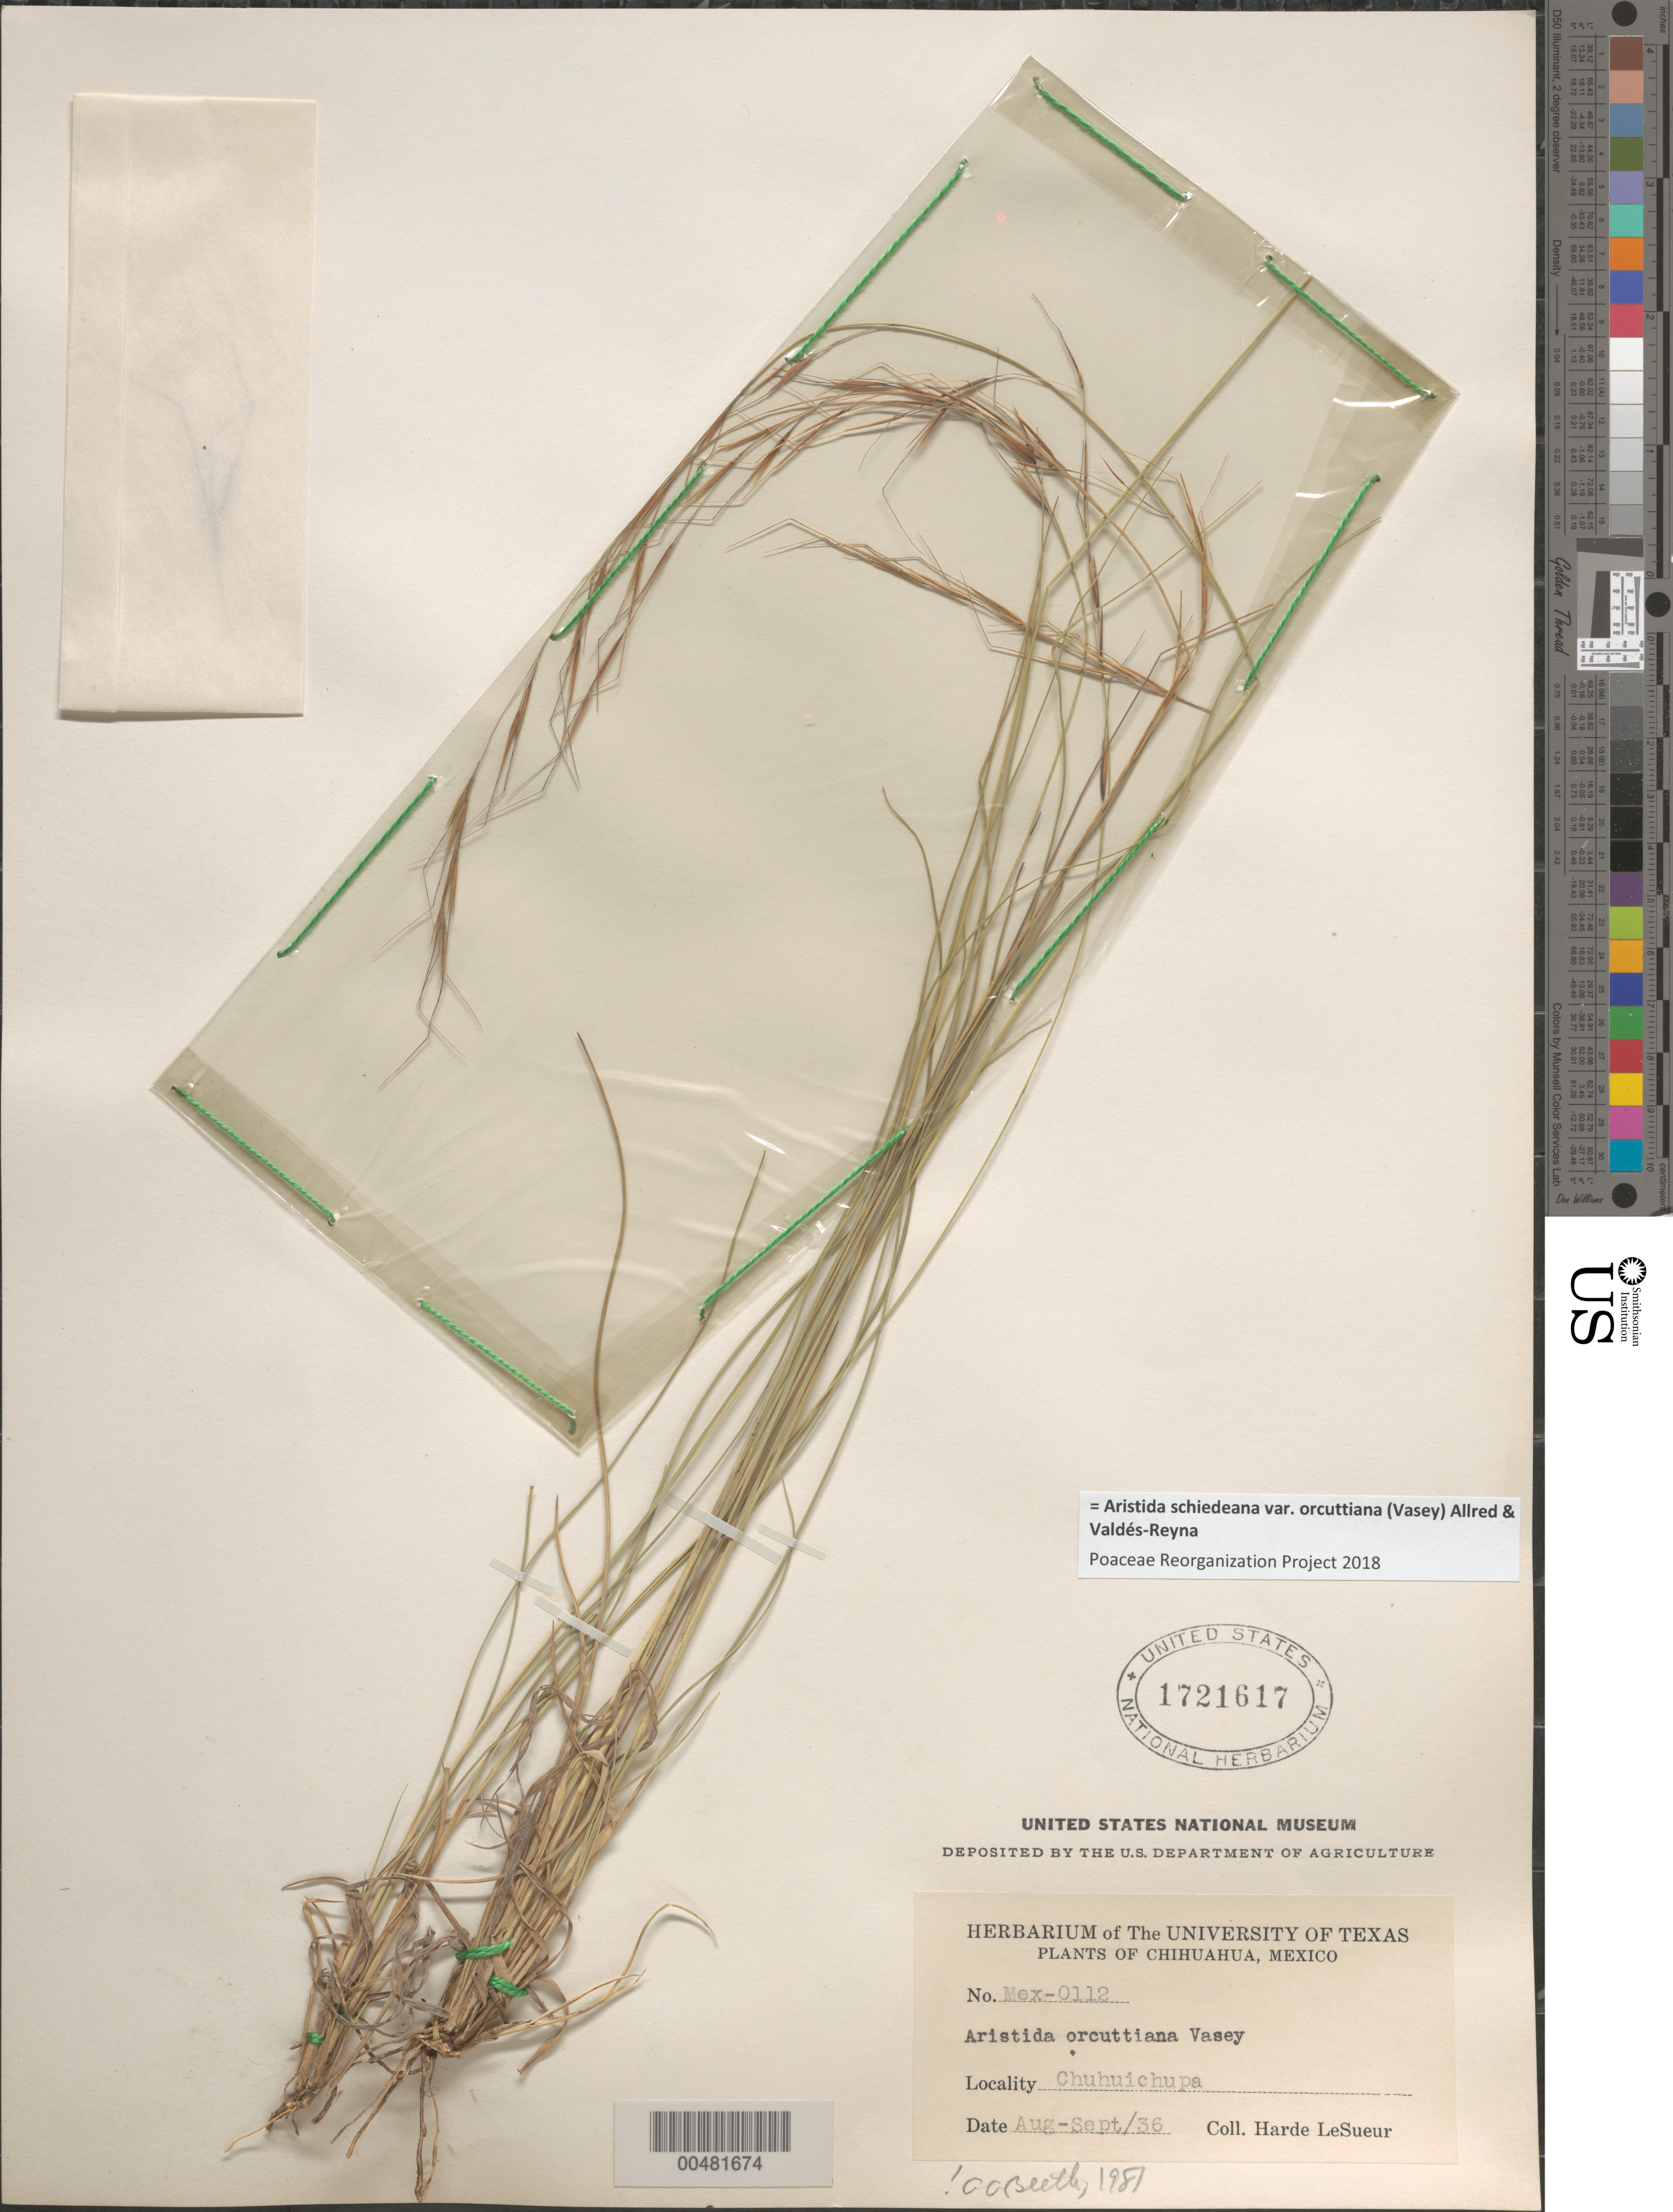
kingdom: Plantae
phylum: Tracheophyta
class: Liliopsida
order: Poales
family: Poaceae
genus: Aristida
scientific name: Aristida schiedeana var. orcuttiana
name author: (Vasey) Allred & Valdés-Reyna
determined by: Poaceae Reorganization Project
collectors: D. H. LeSueur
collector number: Mex-0112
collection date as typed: Aug 1936 to Sep 1936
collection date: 1936-08/1936-09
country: Mexico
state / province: Chihuahua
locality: Chuhuichupa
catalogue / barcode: US 1721617